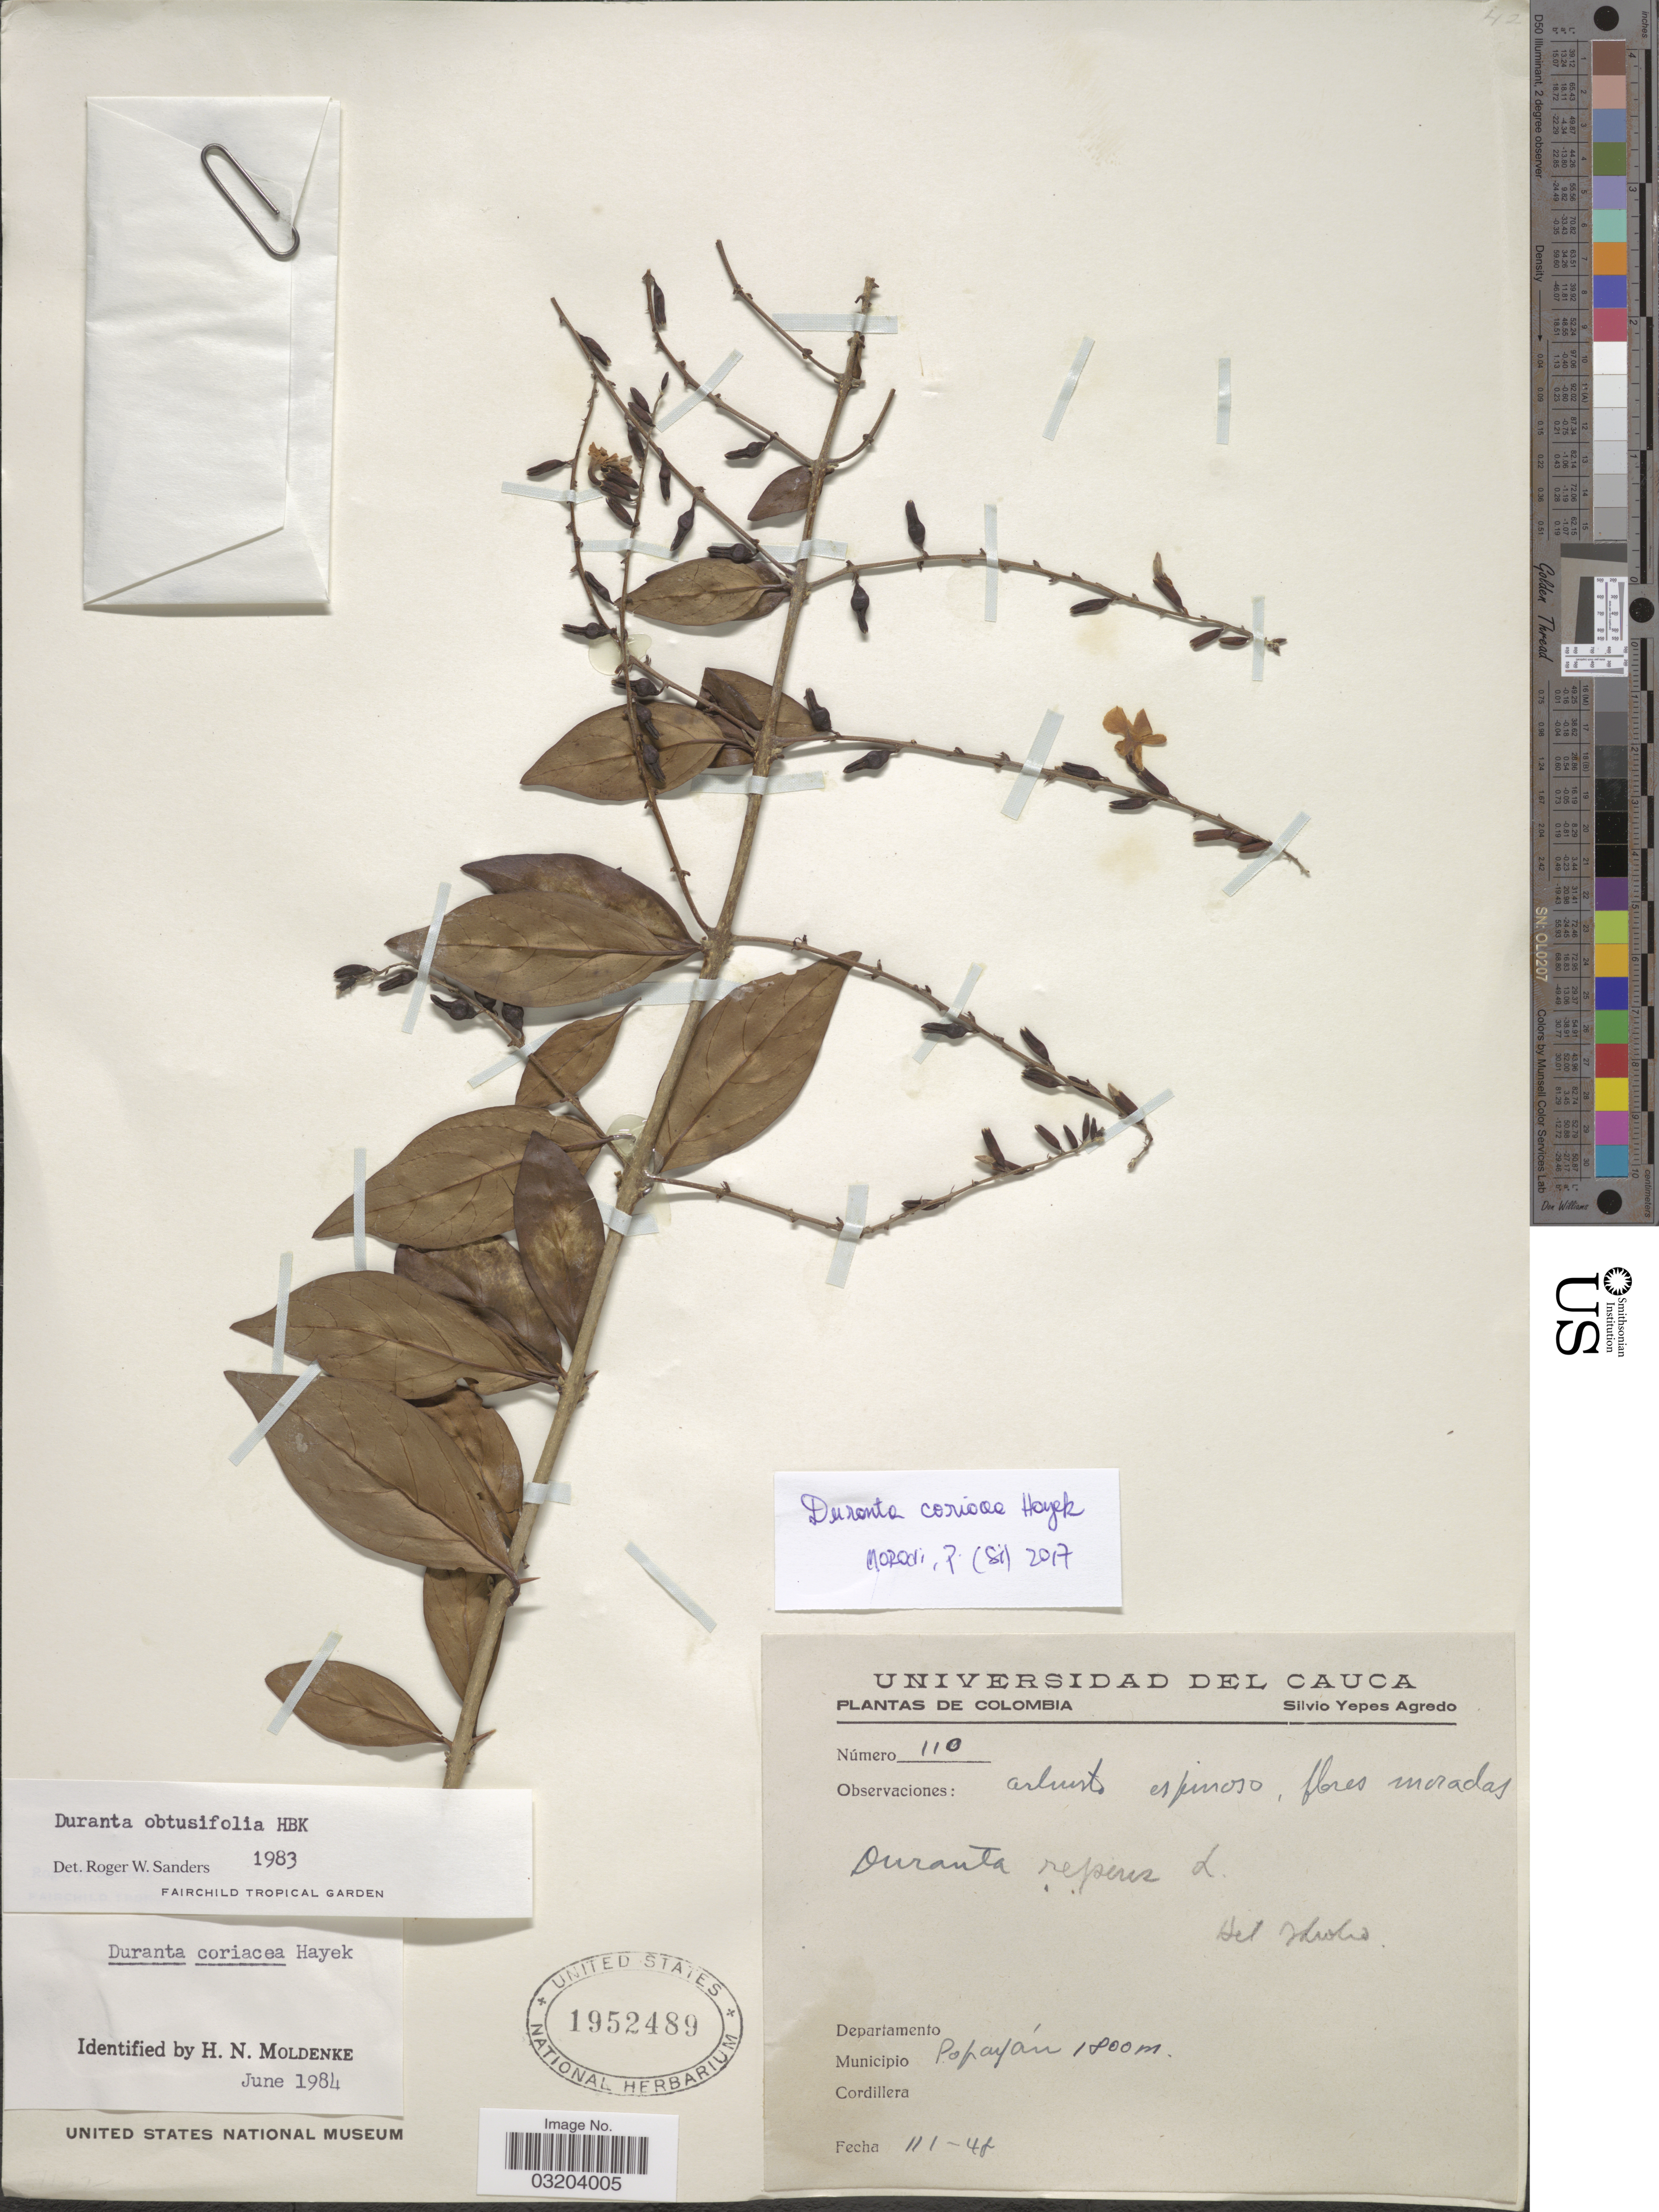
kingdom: Plantae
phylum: Tracheophyta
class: Magnoliopsida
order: Lamiales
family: Verbenaceae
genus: Duranta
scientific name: Duranta coriacea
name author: Hayek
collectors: S. Yepes-Agredo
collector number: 110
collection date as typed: Transcribed d/m/y: 11/1/48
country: Colombia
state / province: Cauca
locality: Municipio Popayán.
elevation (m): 1800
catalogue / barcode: US 1952489